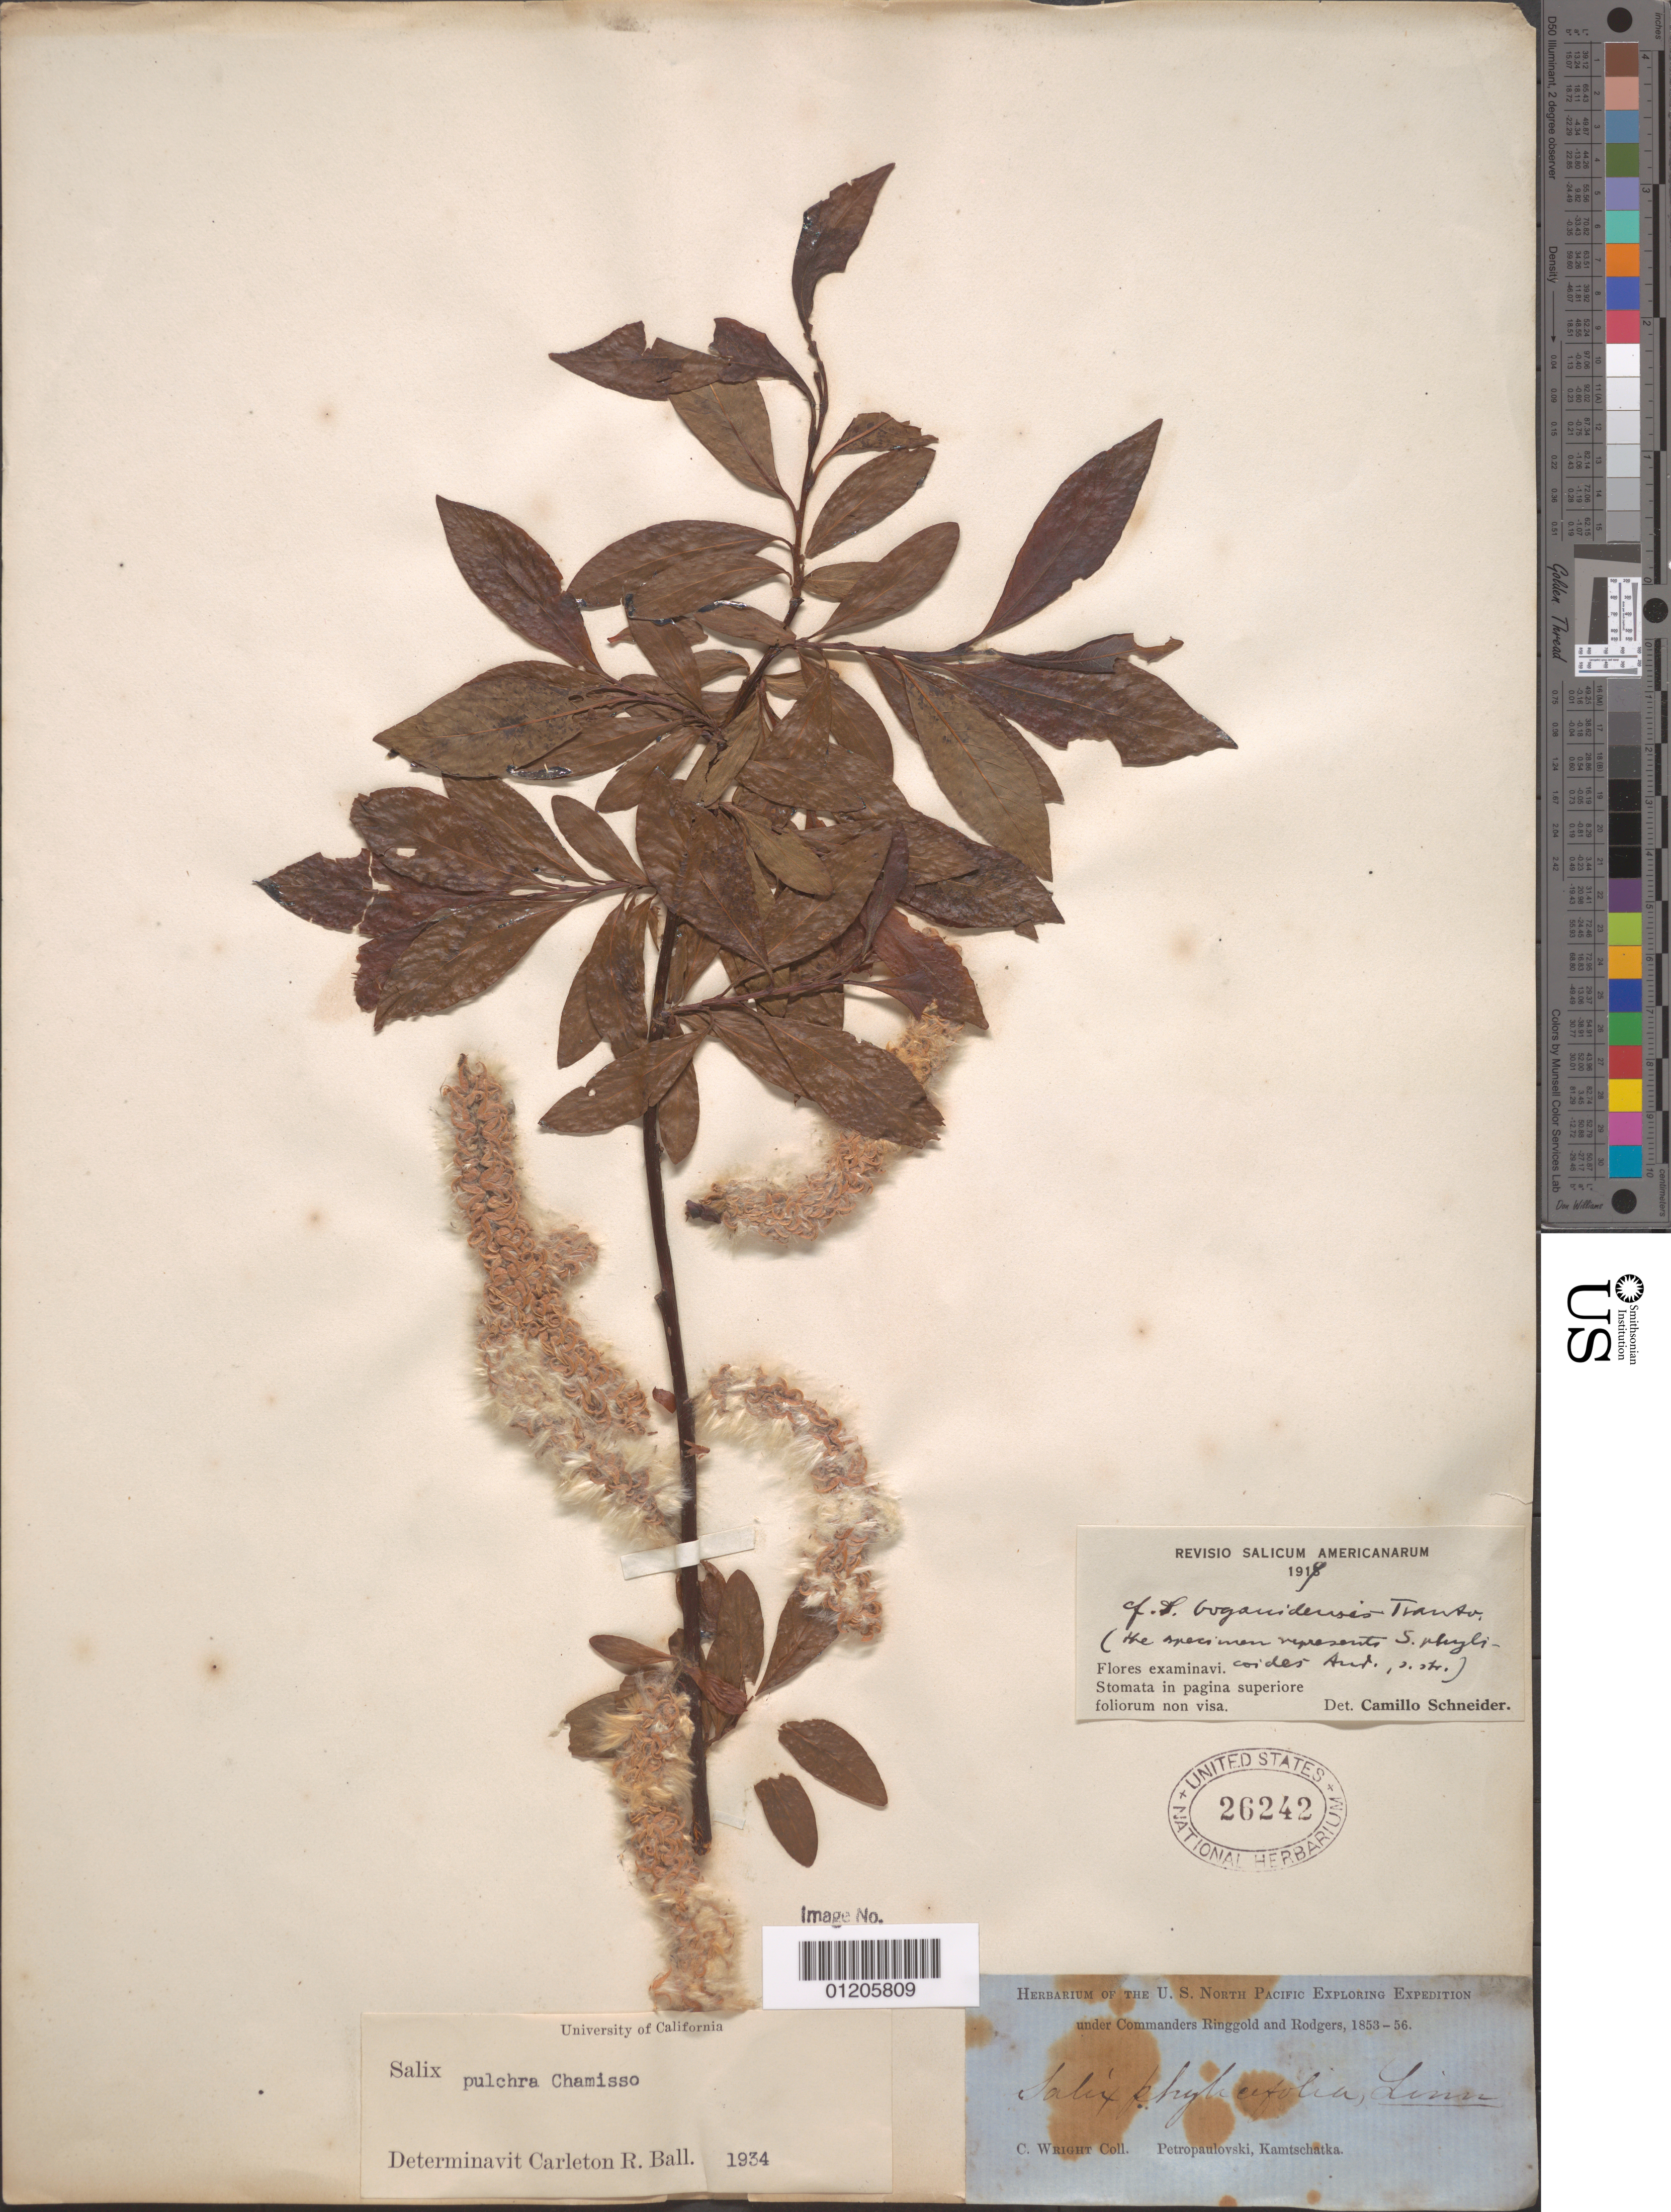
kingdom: Plantae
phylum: Tracheophyta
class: Magnoliopsida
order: Malpighiales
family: Salicaceae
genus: Salix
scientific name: Salix pulchra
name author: Cham.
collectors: C. Wright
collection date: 1853/1856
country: Russian Federation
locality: Petropaulovski, kamtschatka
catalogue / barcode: US 26242